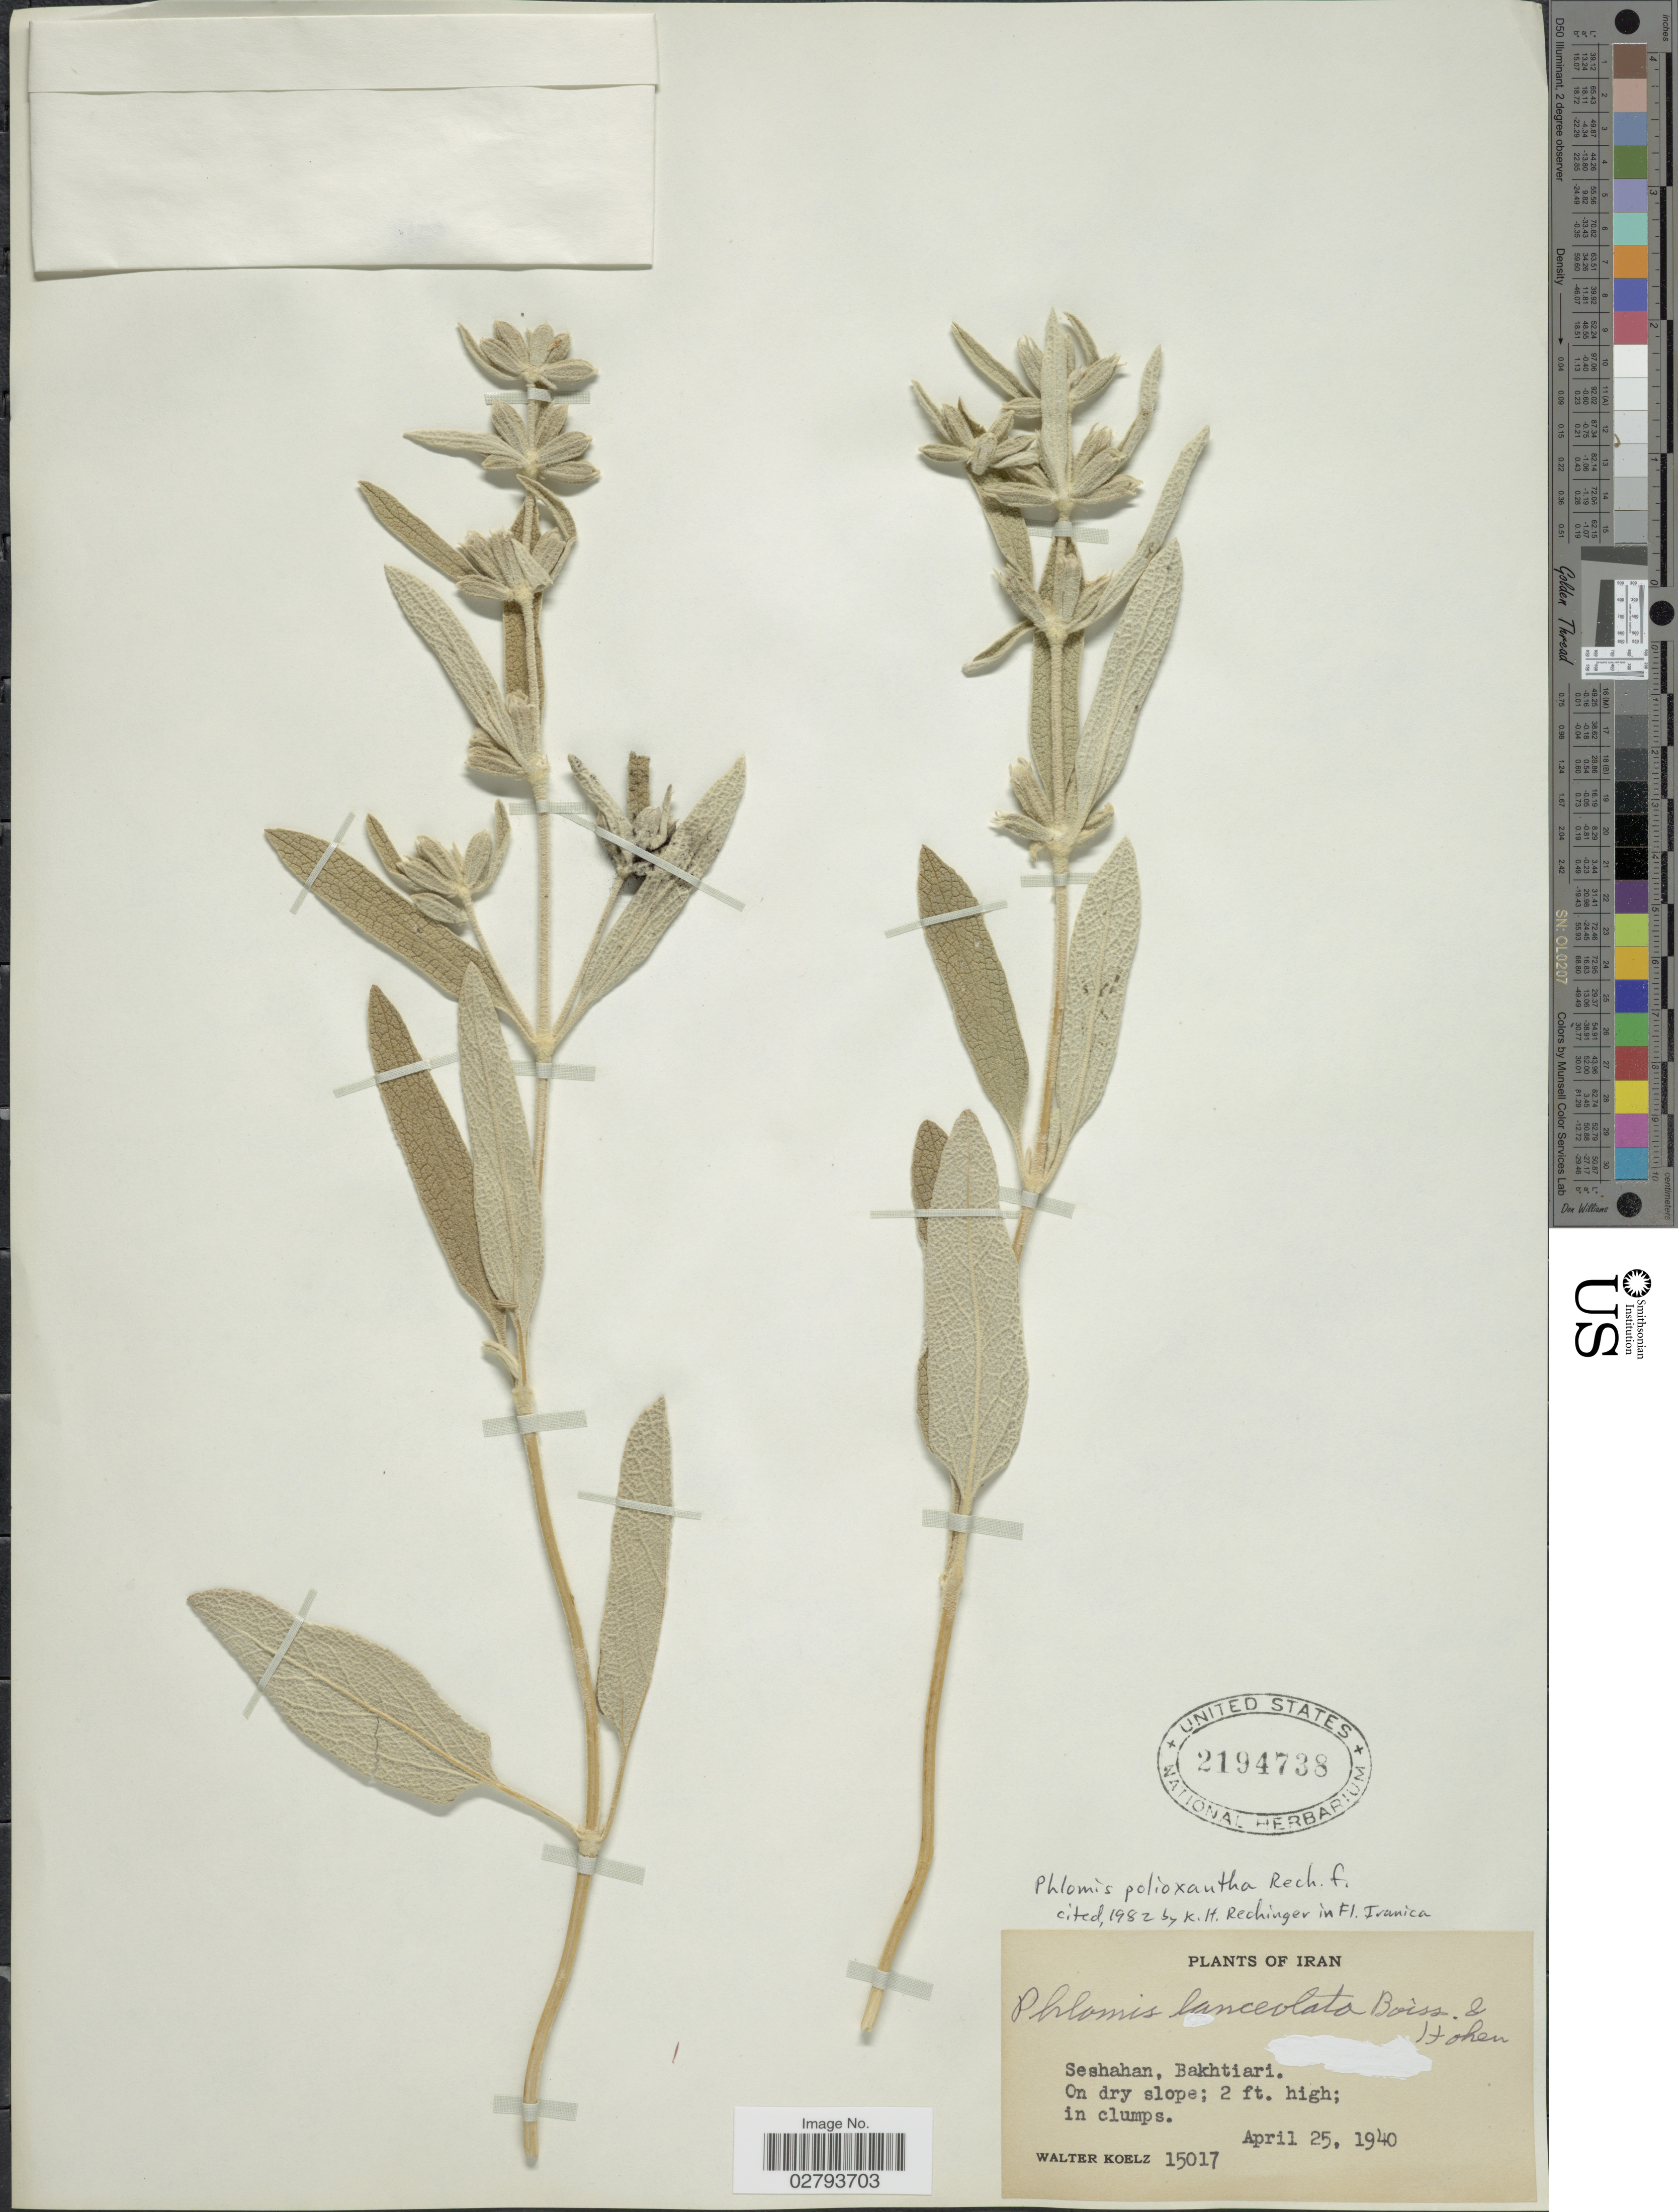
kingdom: Plantae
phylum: Tracheophyta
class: Magnoliopsida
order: Lamiales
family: Lamiaceae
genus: Phlomis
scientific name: Phlomis polioxantha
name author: Rech. f.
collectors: W. N. Koelz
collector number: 15017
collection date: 1940-04-25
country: Iran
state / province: Chahar Mahaal and Bakhtiari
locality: Seshahan, Bakhtiari.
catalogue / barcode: US 2194738